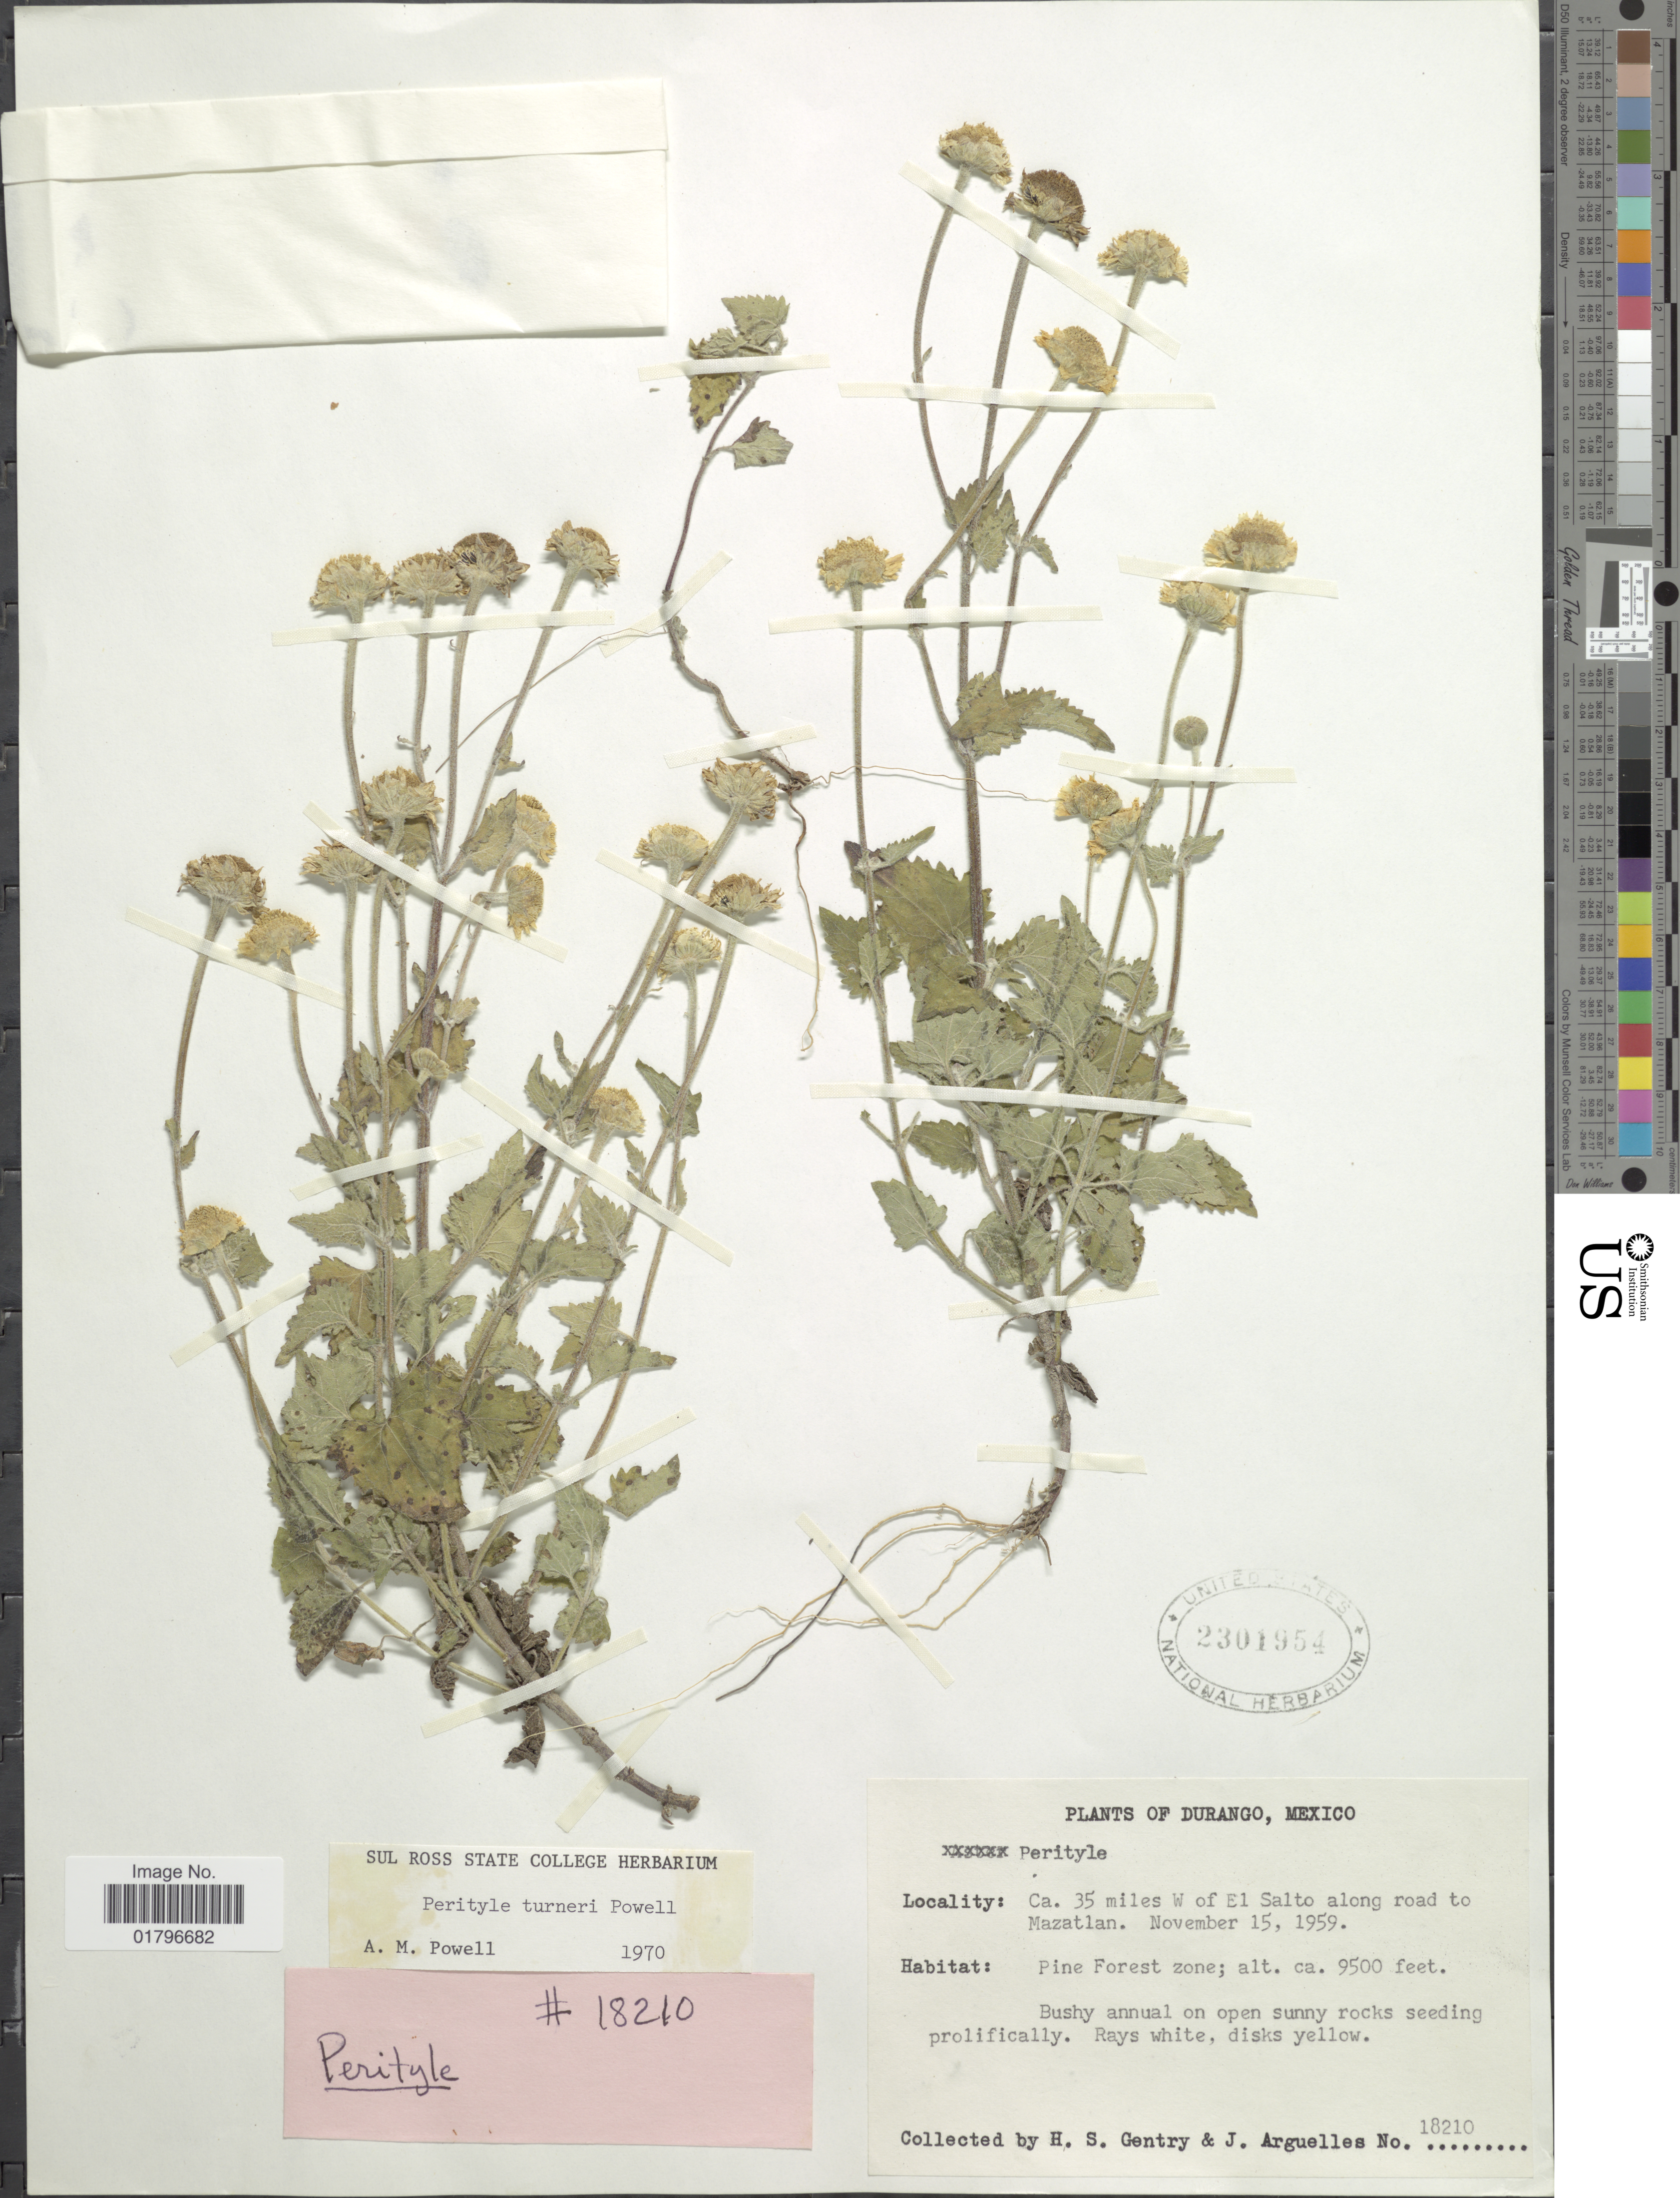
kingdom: Plantae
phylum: Tracheophyta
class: Magnoliopsida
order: Asterales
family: Asteraceae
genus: Perityle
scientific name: Perityle turneri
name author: A.M. Powell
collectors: H. S. Gentry & J. Arguelles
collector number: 18210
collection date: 1959-11-15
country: Mexico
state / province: Durango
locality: Ca. 35 miles W of El Salto along road to Mazatlan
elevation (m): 2896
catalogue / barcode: US 2301954